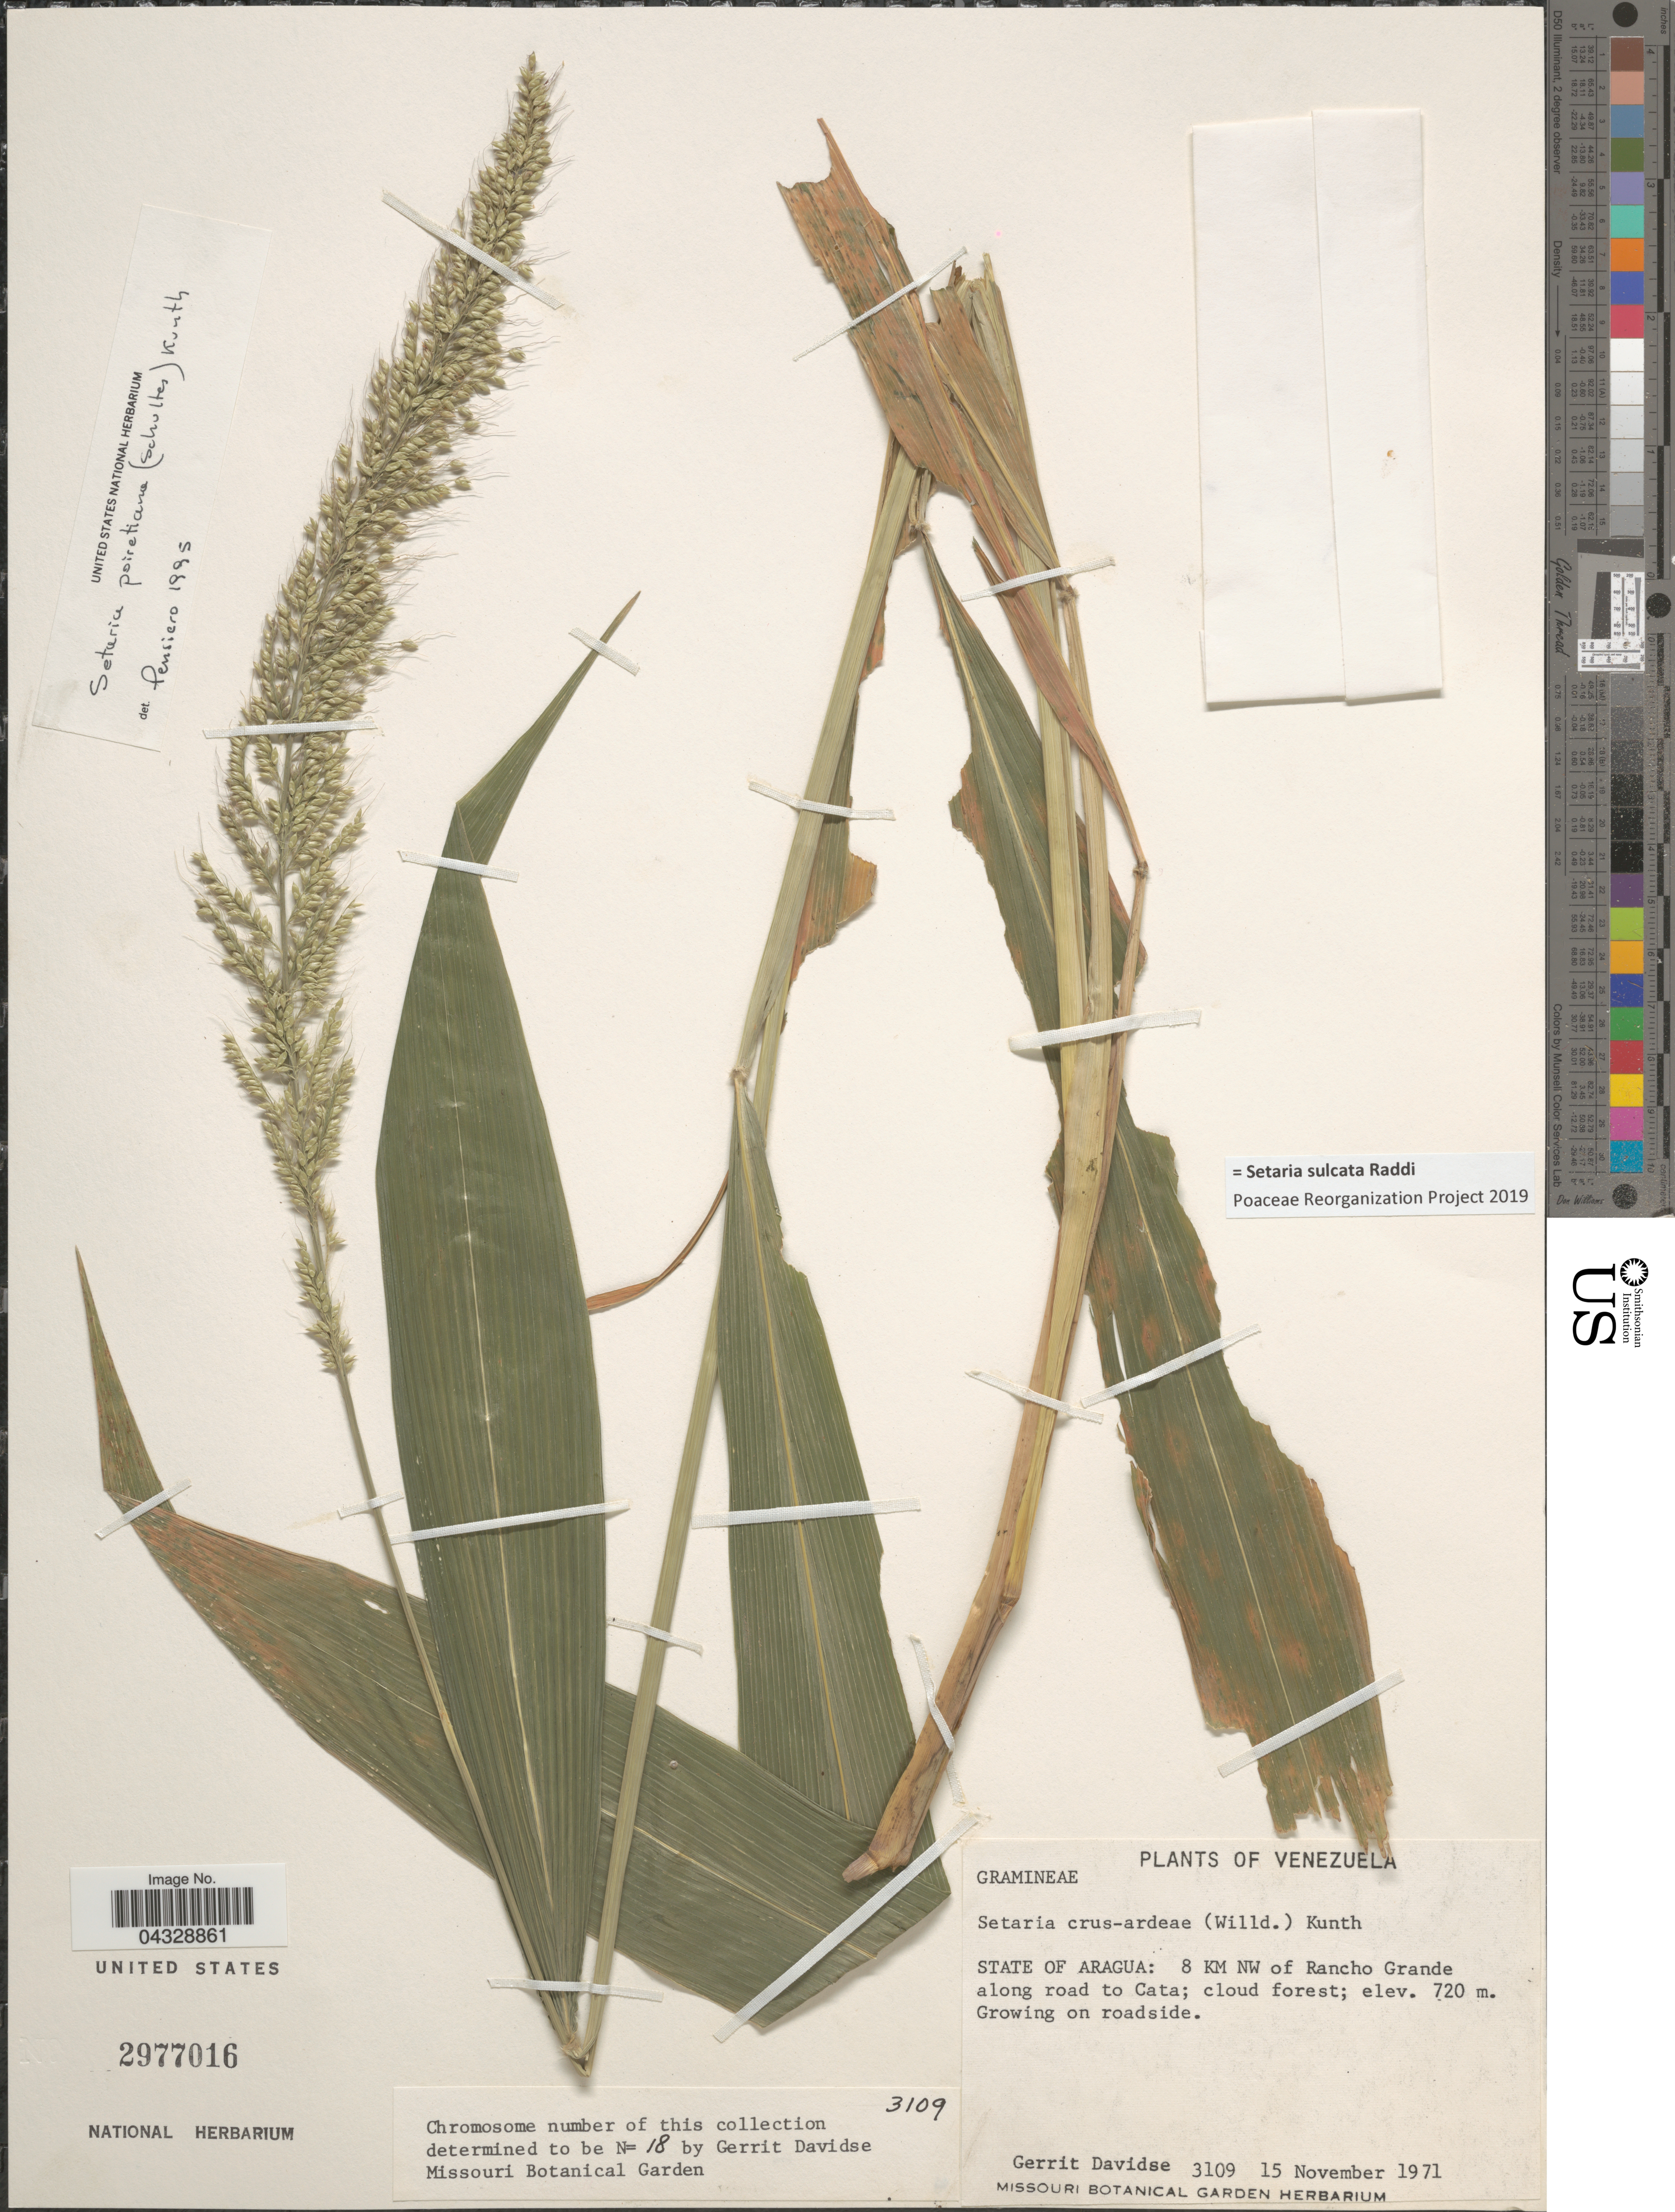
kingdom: Plantae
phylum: Tracheophyta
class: Liliopsida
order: Poales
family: Poaceae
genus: Setaria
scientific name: Setaria sulcata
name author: Raddi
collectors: G. Davidse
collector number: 3109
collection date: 1971-11-15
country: Venezuela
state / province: Aragua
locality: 8 KM NW of Rancho Grande along road to Cata.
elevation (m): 720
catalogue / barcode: US 2977016